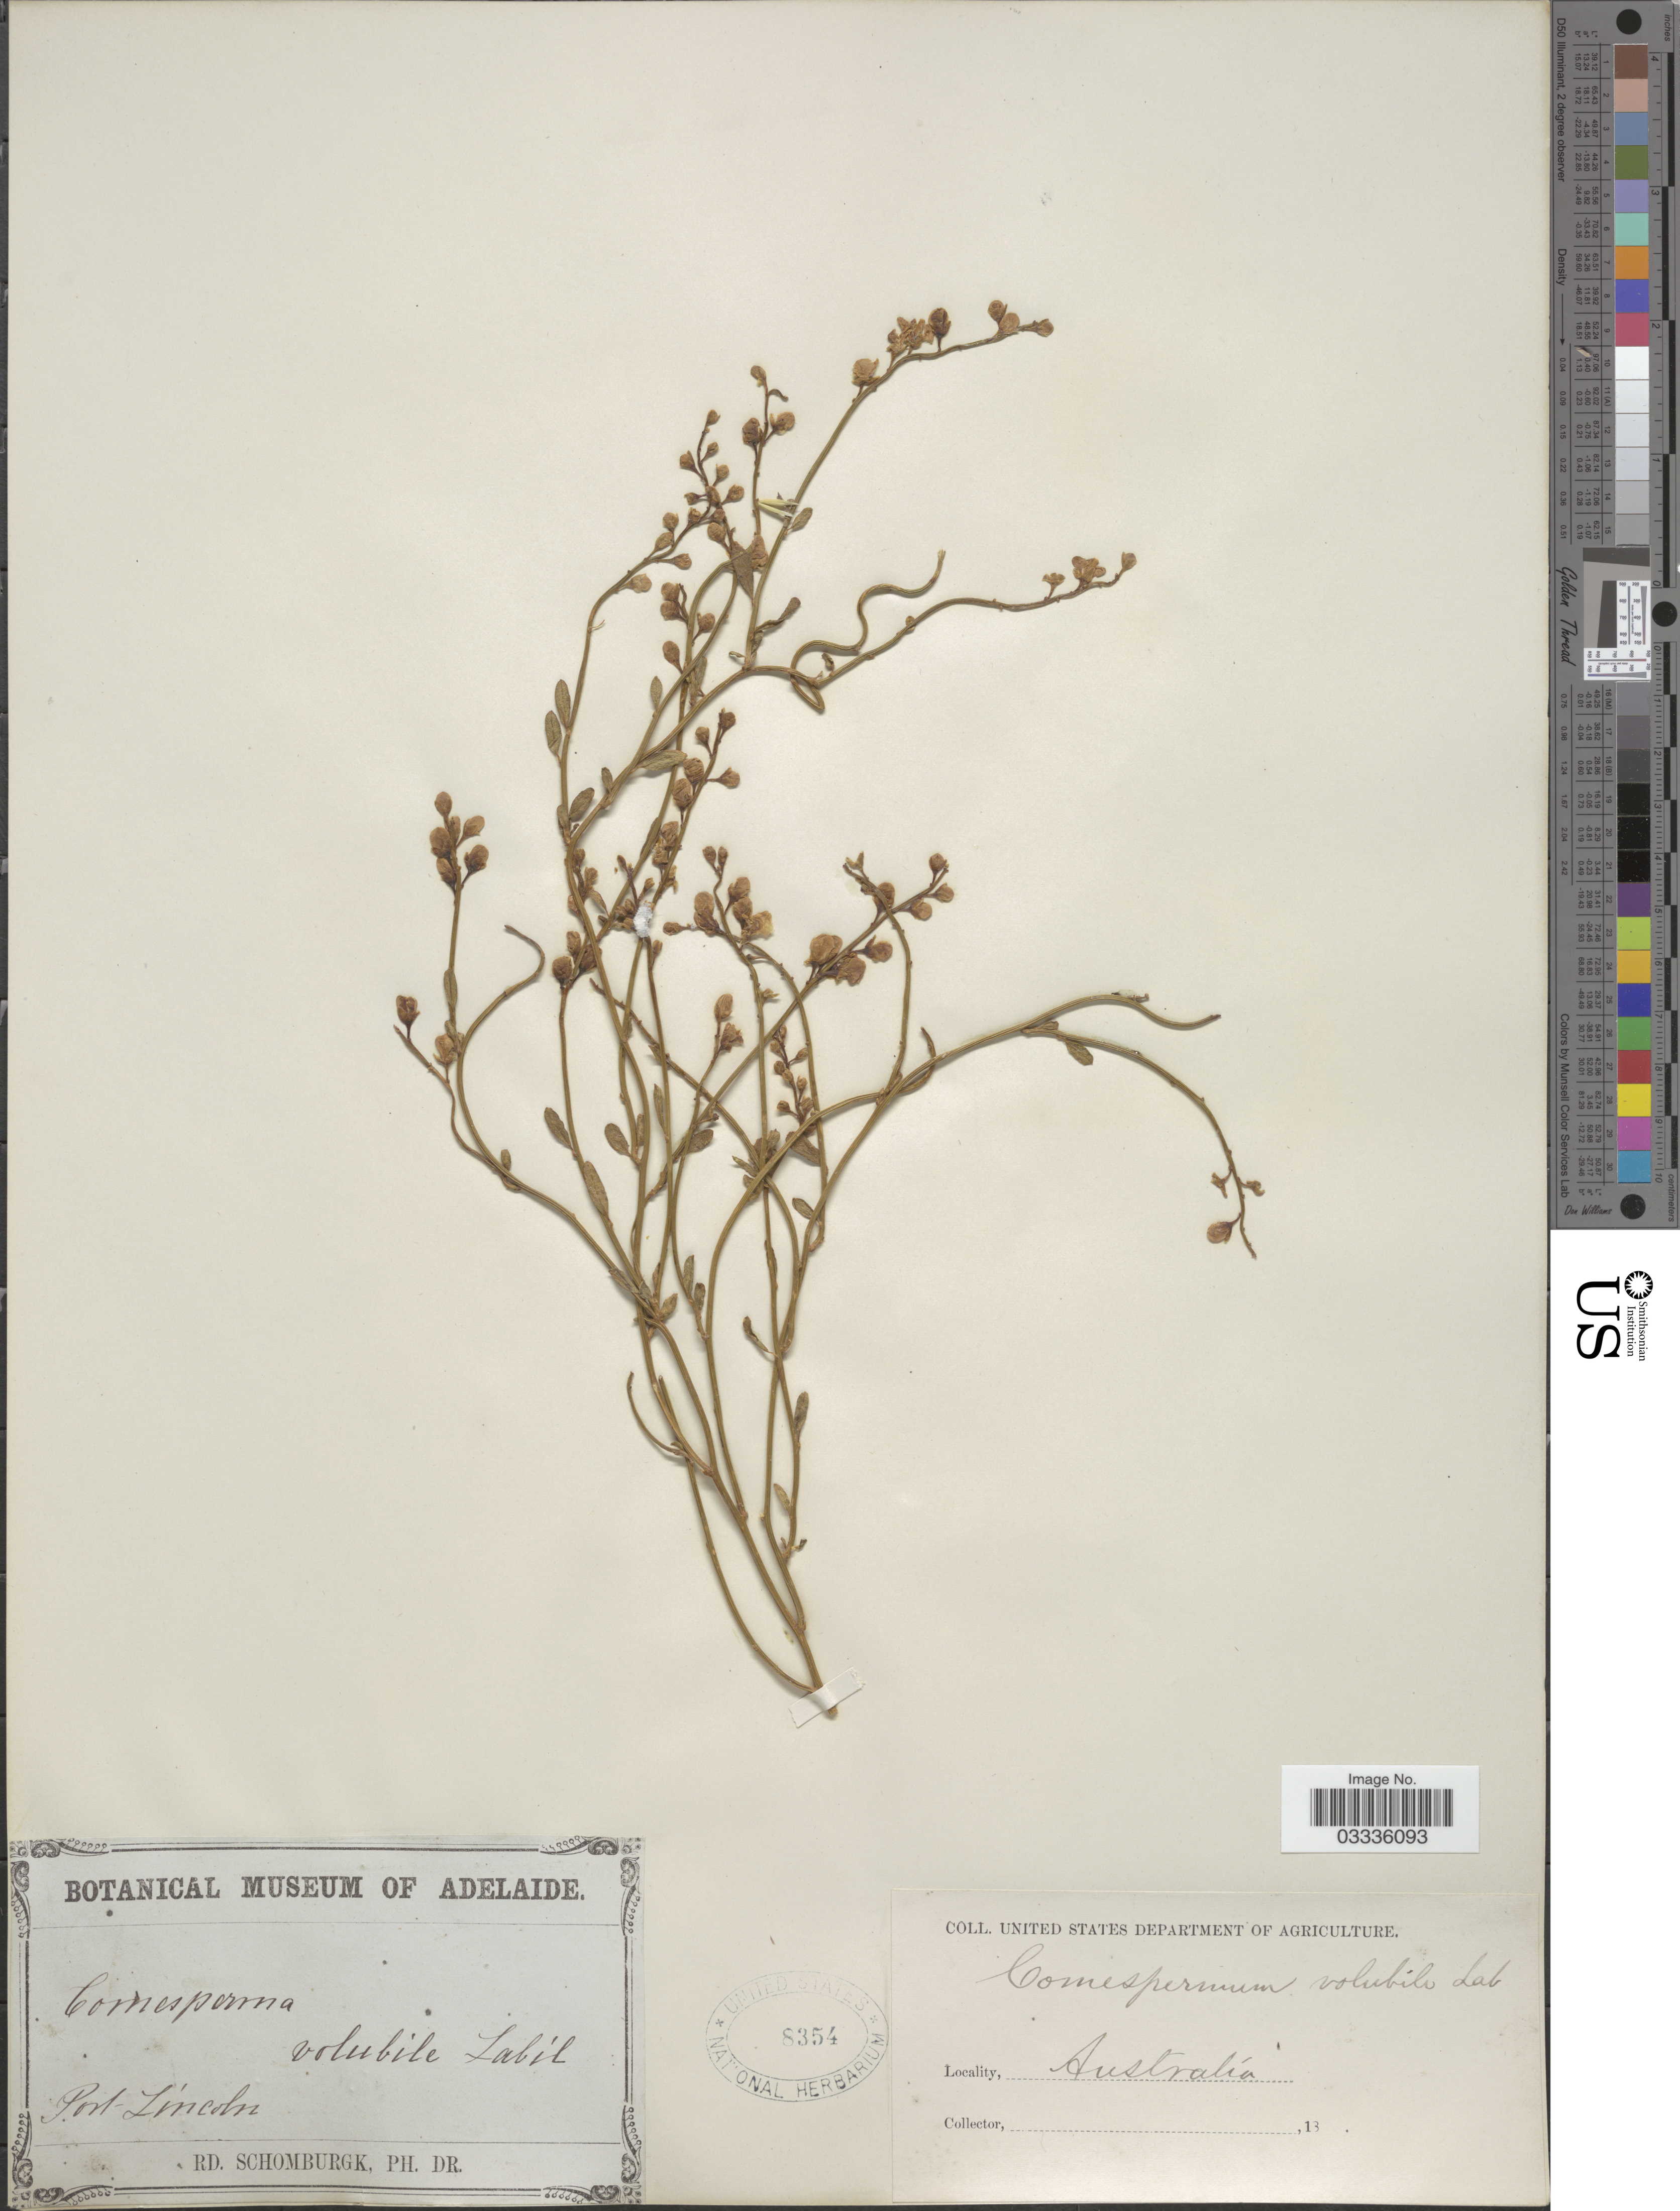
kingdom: Plantae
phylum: Tracheophyta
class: Magnoliopsida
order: Fabales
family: Polygalaceae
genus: Comesperma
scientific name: Comesperma volubile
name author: Labill.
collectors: M. R. Schomburgk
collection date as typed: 18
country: Australia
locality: Port Lincoln.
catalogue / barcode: US 8354